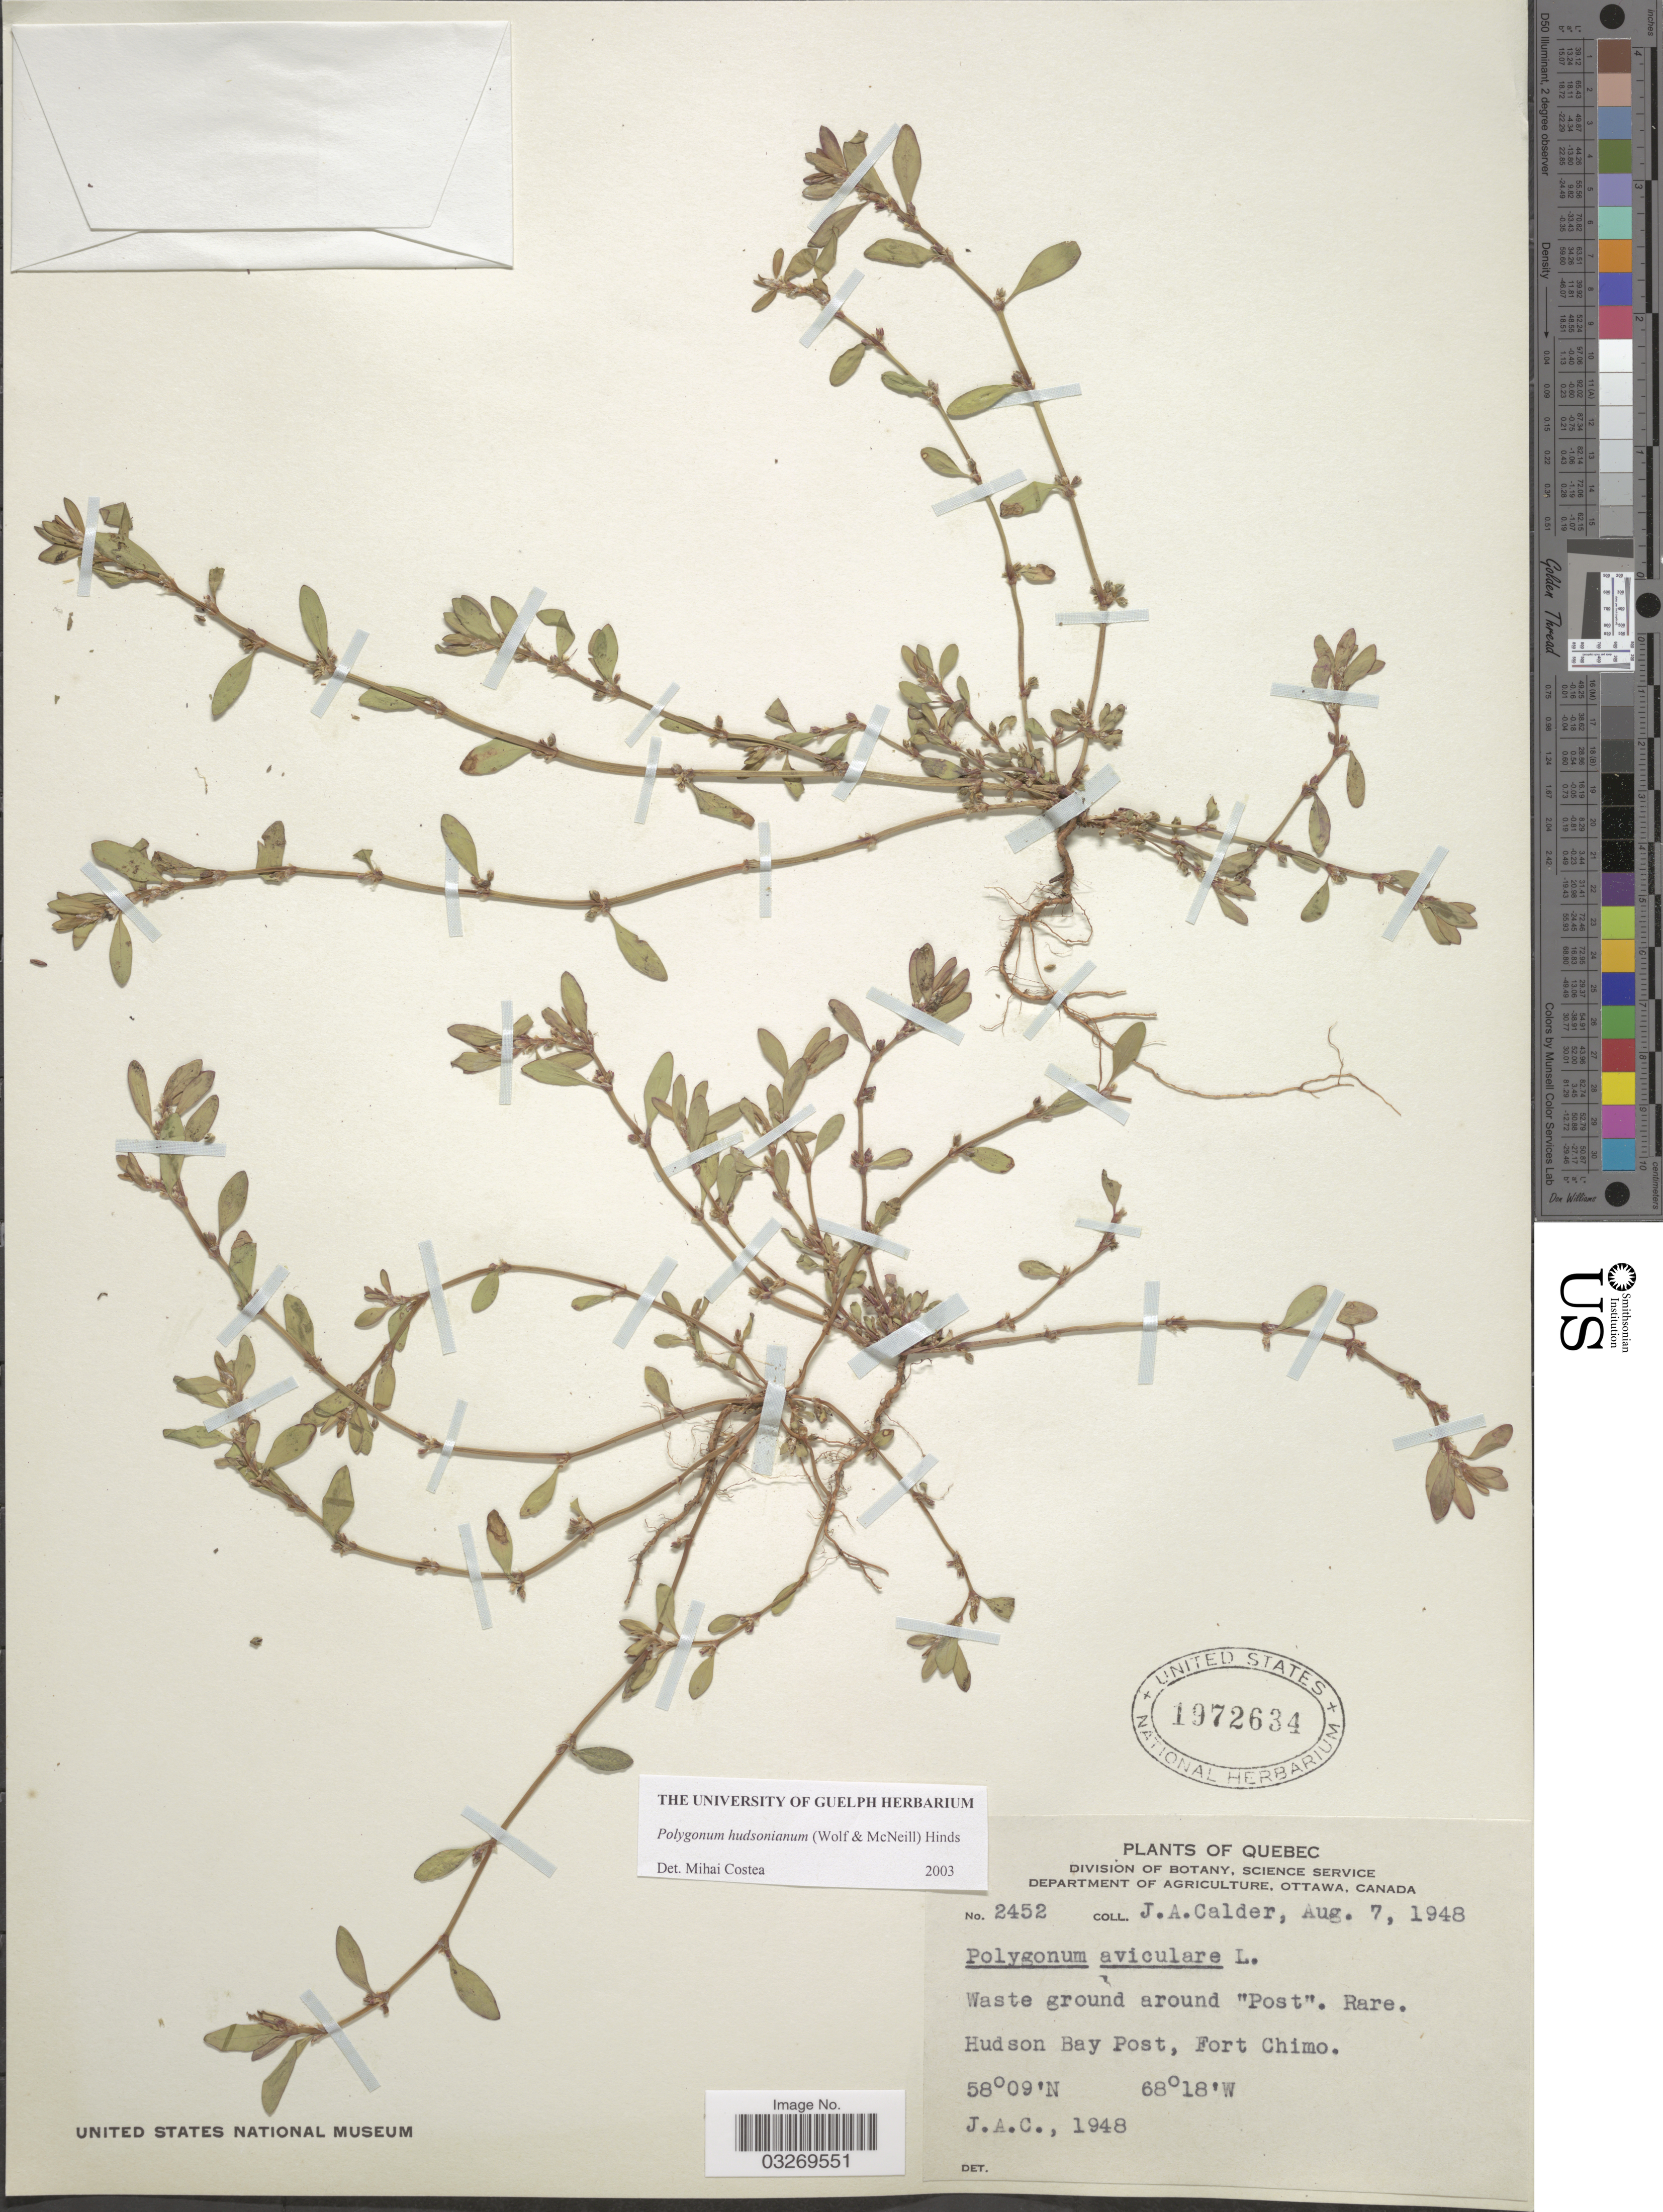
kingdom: Plantae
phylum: Tracheophyta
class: Magnoliopsida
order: Caryophyllales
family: Polygonaceae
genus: Polygonum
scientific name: Polygonum hudsonianum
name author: (S.J. Wolf & McNeill) H.R. Hinds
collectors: J. A. Calder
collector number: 2452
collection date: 1948-08-07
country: Canada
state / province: Quebec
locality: Hudson Bay Post, Fort Chimo.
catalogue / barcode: US 1972634